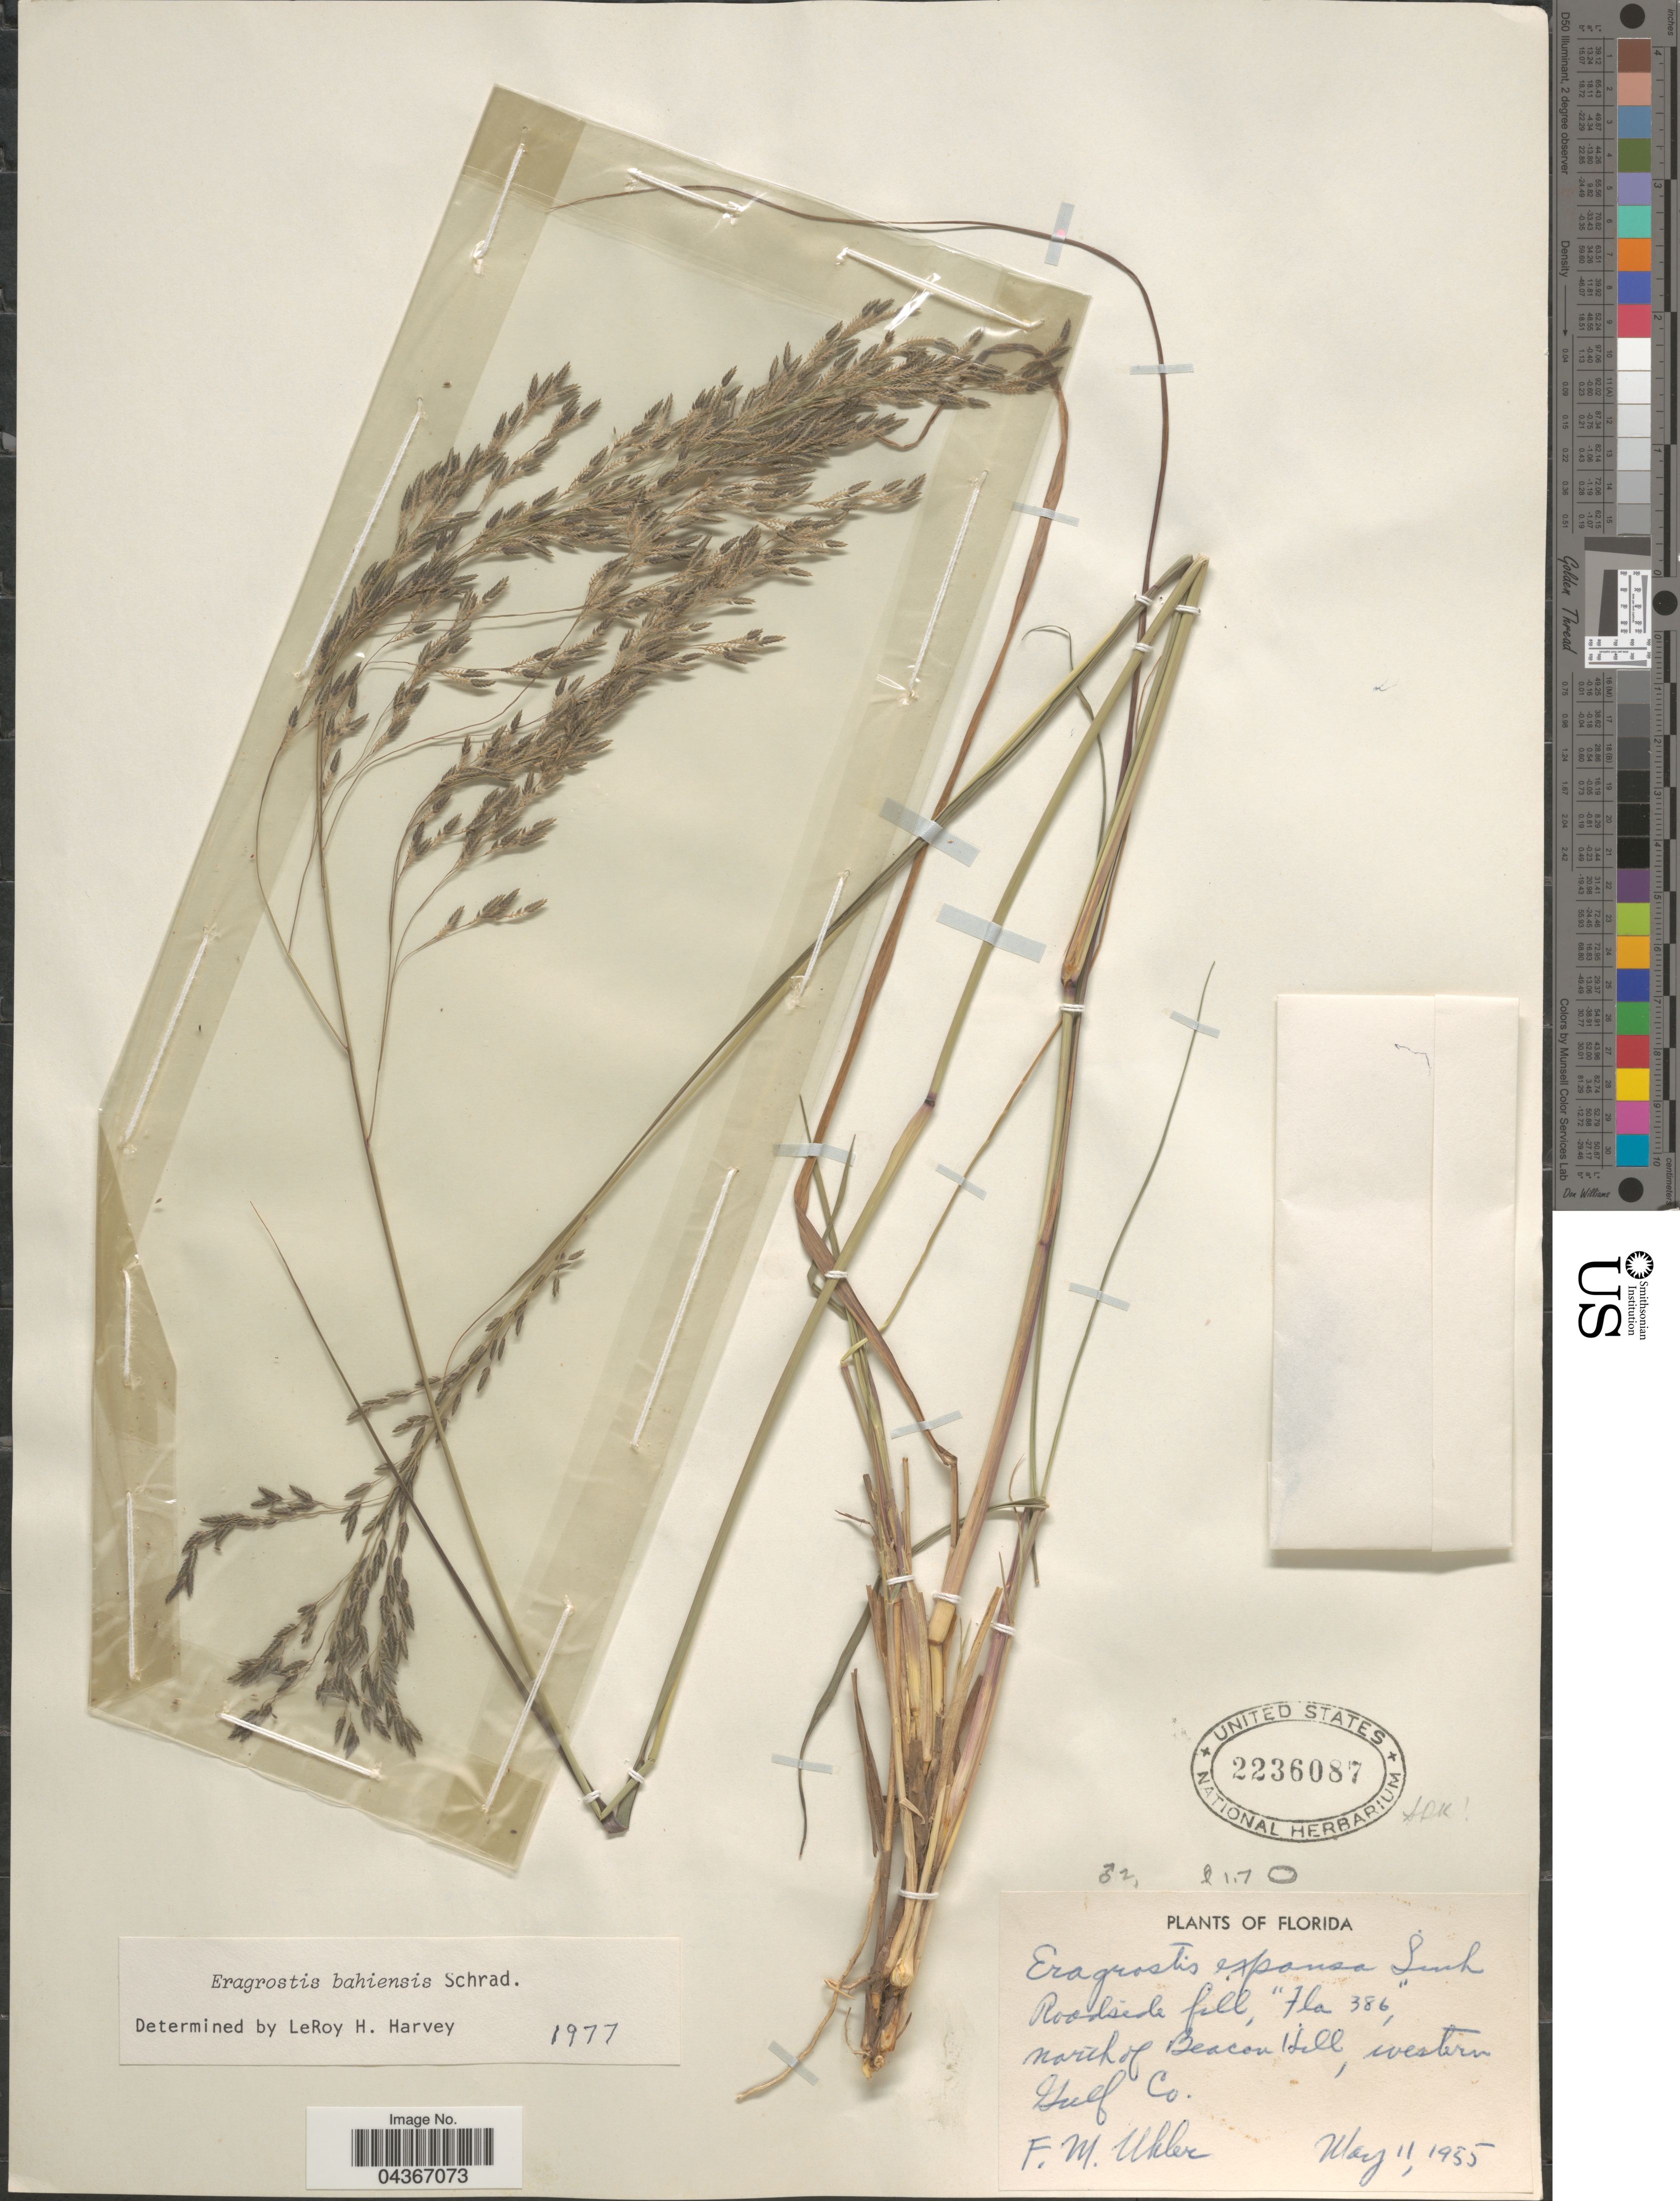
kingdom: Plantae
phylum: Tracheophyta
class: Liliopsida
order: Poales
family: Poaceae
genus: Eragrostis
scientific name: Eragrostis bahiensis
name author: Schrad. ex Schult.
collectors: F. M. Uhler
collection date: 1955-05-11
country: United States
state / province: Florida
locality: Roadside fill, "Fla 386," north of Beacon Hill, western Gulf Co.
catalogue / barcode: US 2236087